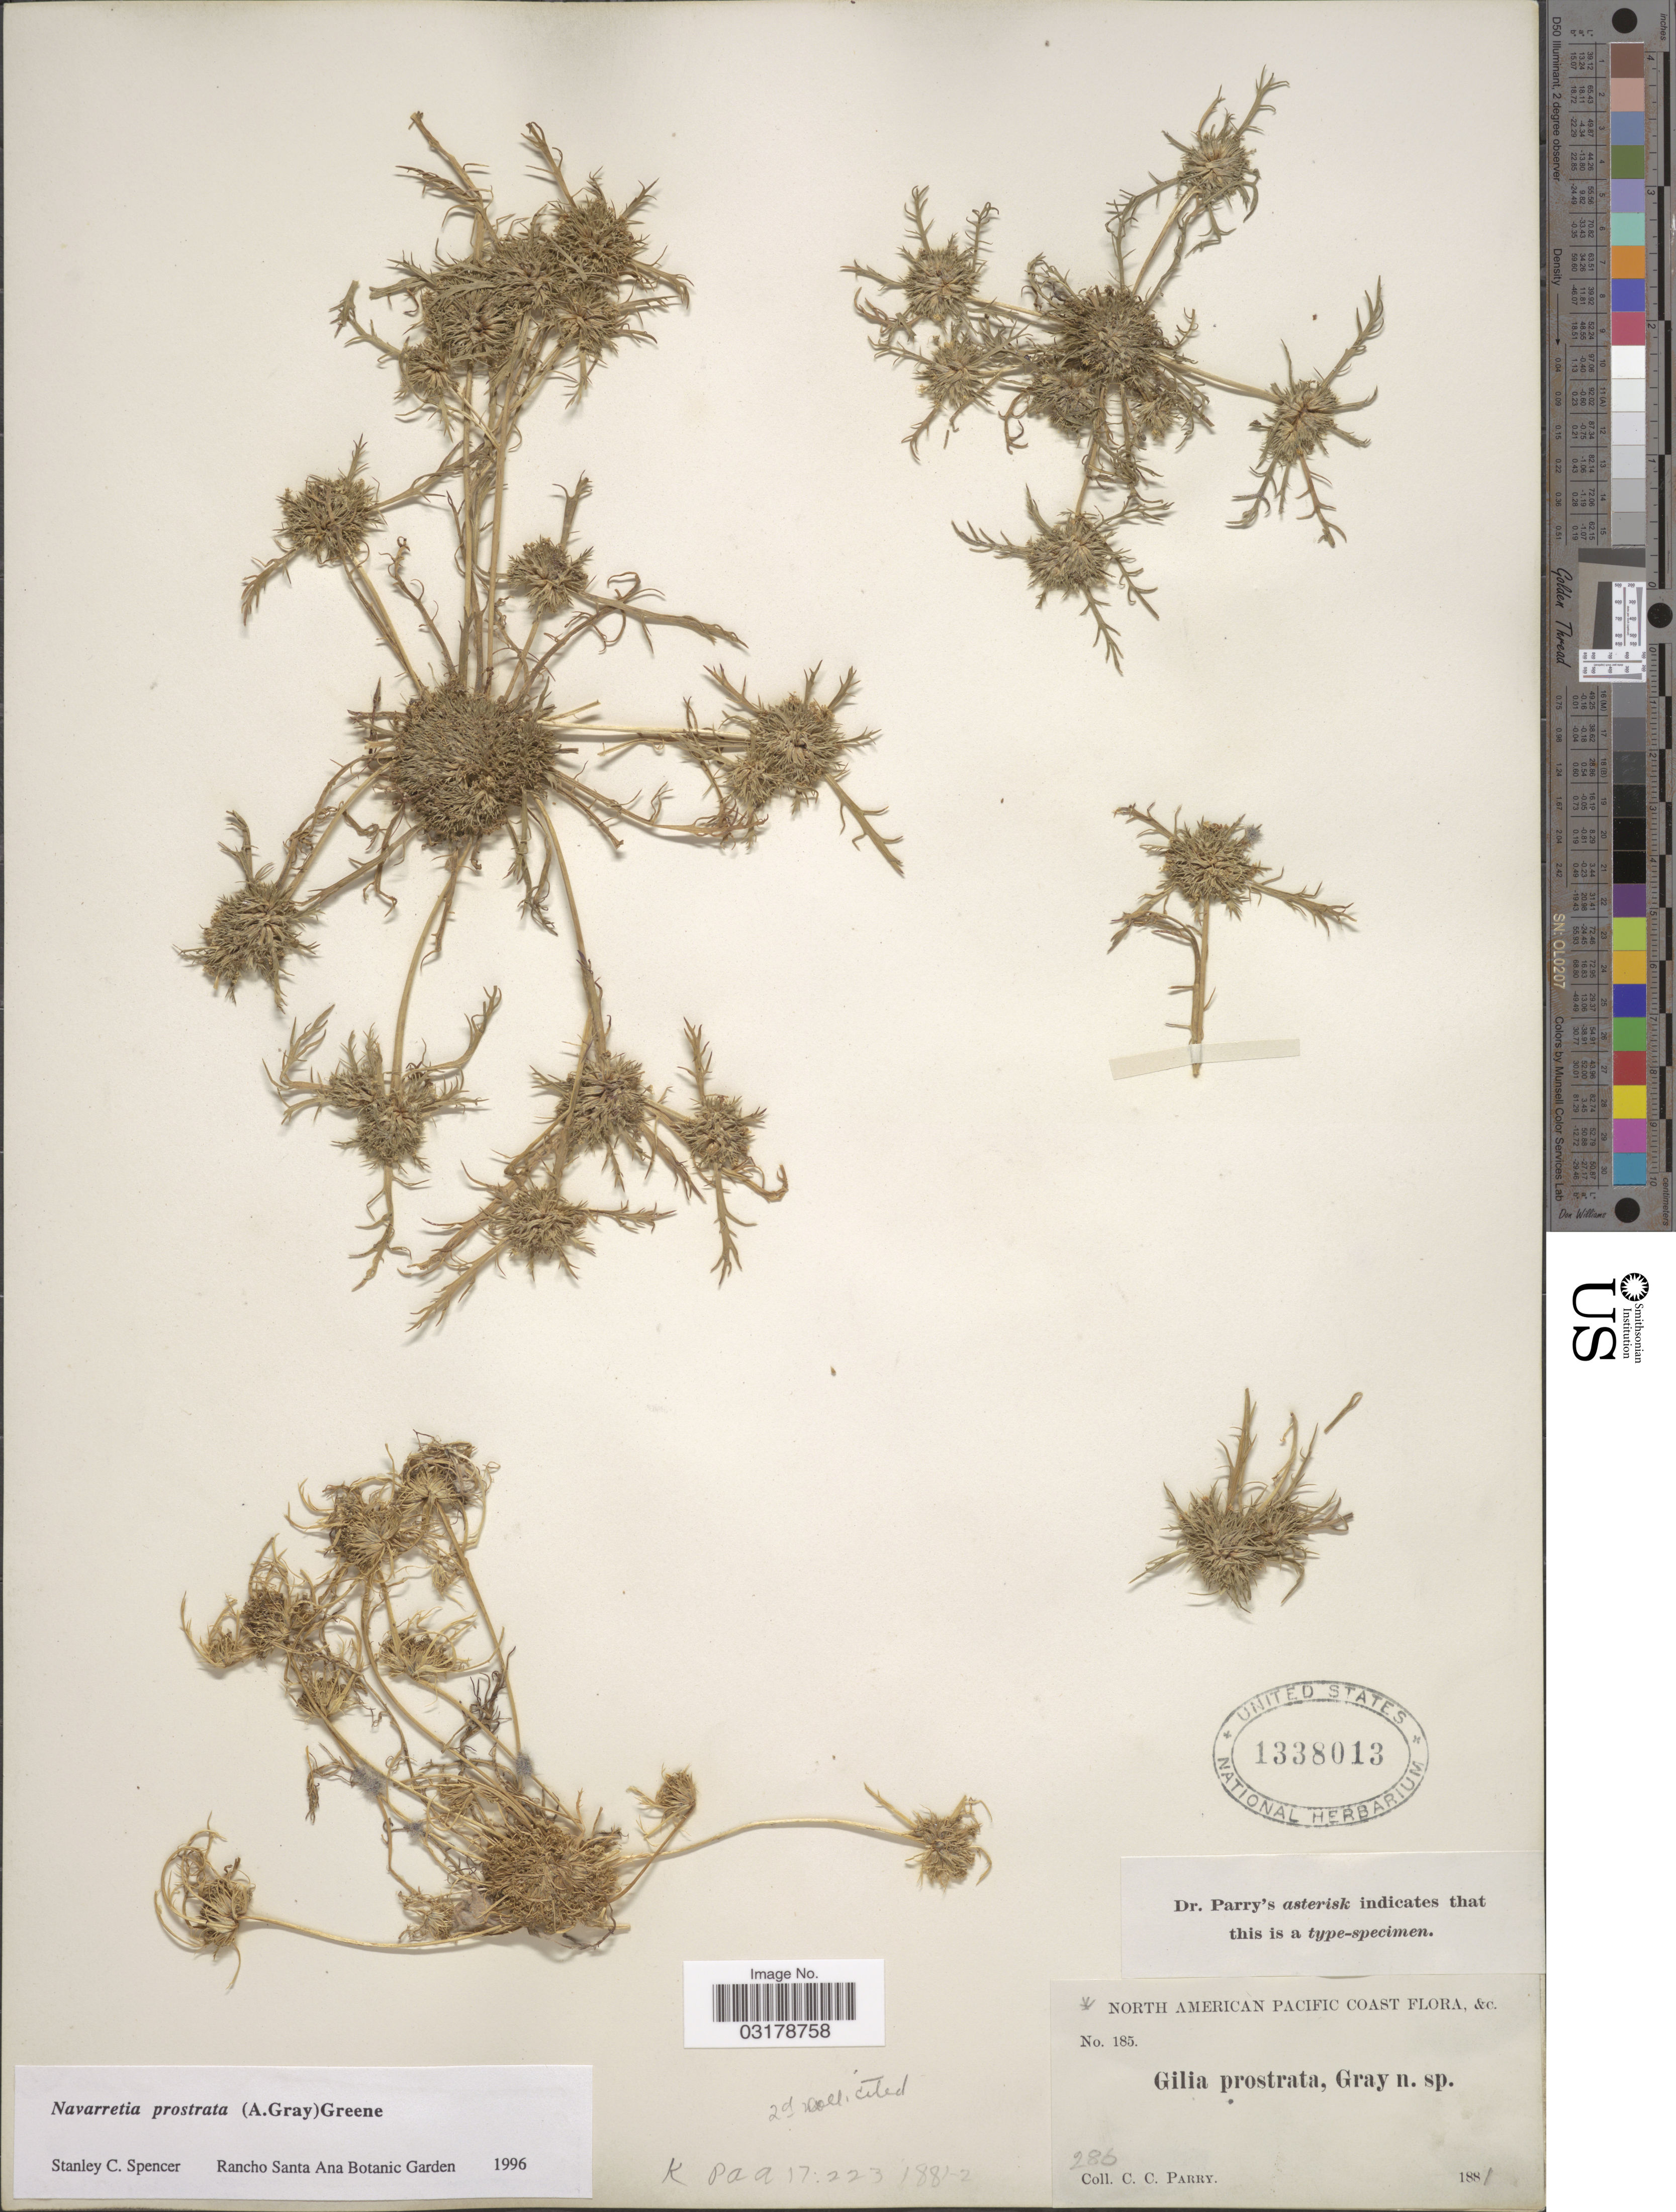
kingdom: Plantae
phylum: Tracheophyta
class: Magnoliopsida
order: Ericales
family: Polemoniaceae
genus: Navarretia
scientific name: Navarretia prostrata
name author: (A. Gray) S.W. Greene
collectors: C. C. Parry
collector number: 185/286?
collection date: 1881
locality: North American Pacific Coast.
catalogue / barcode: US 1338013